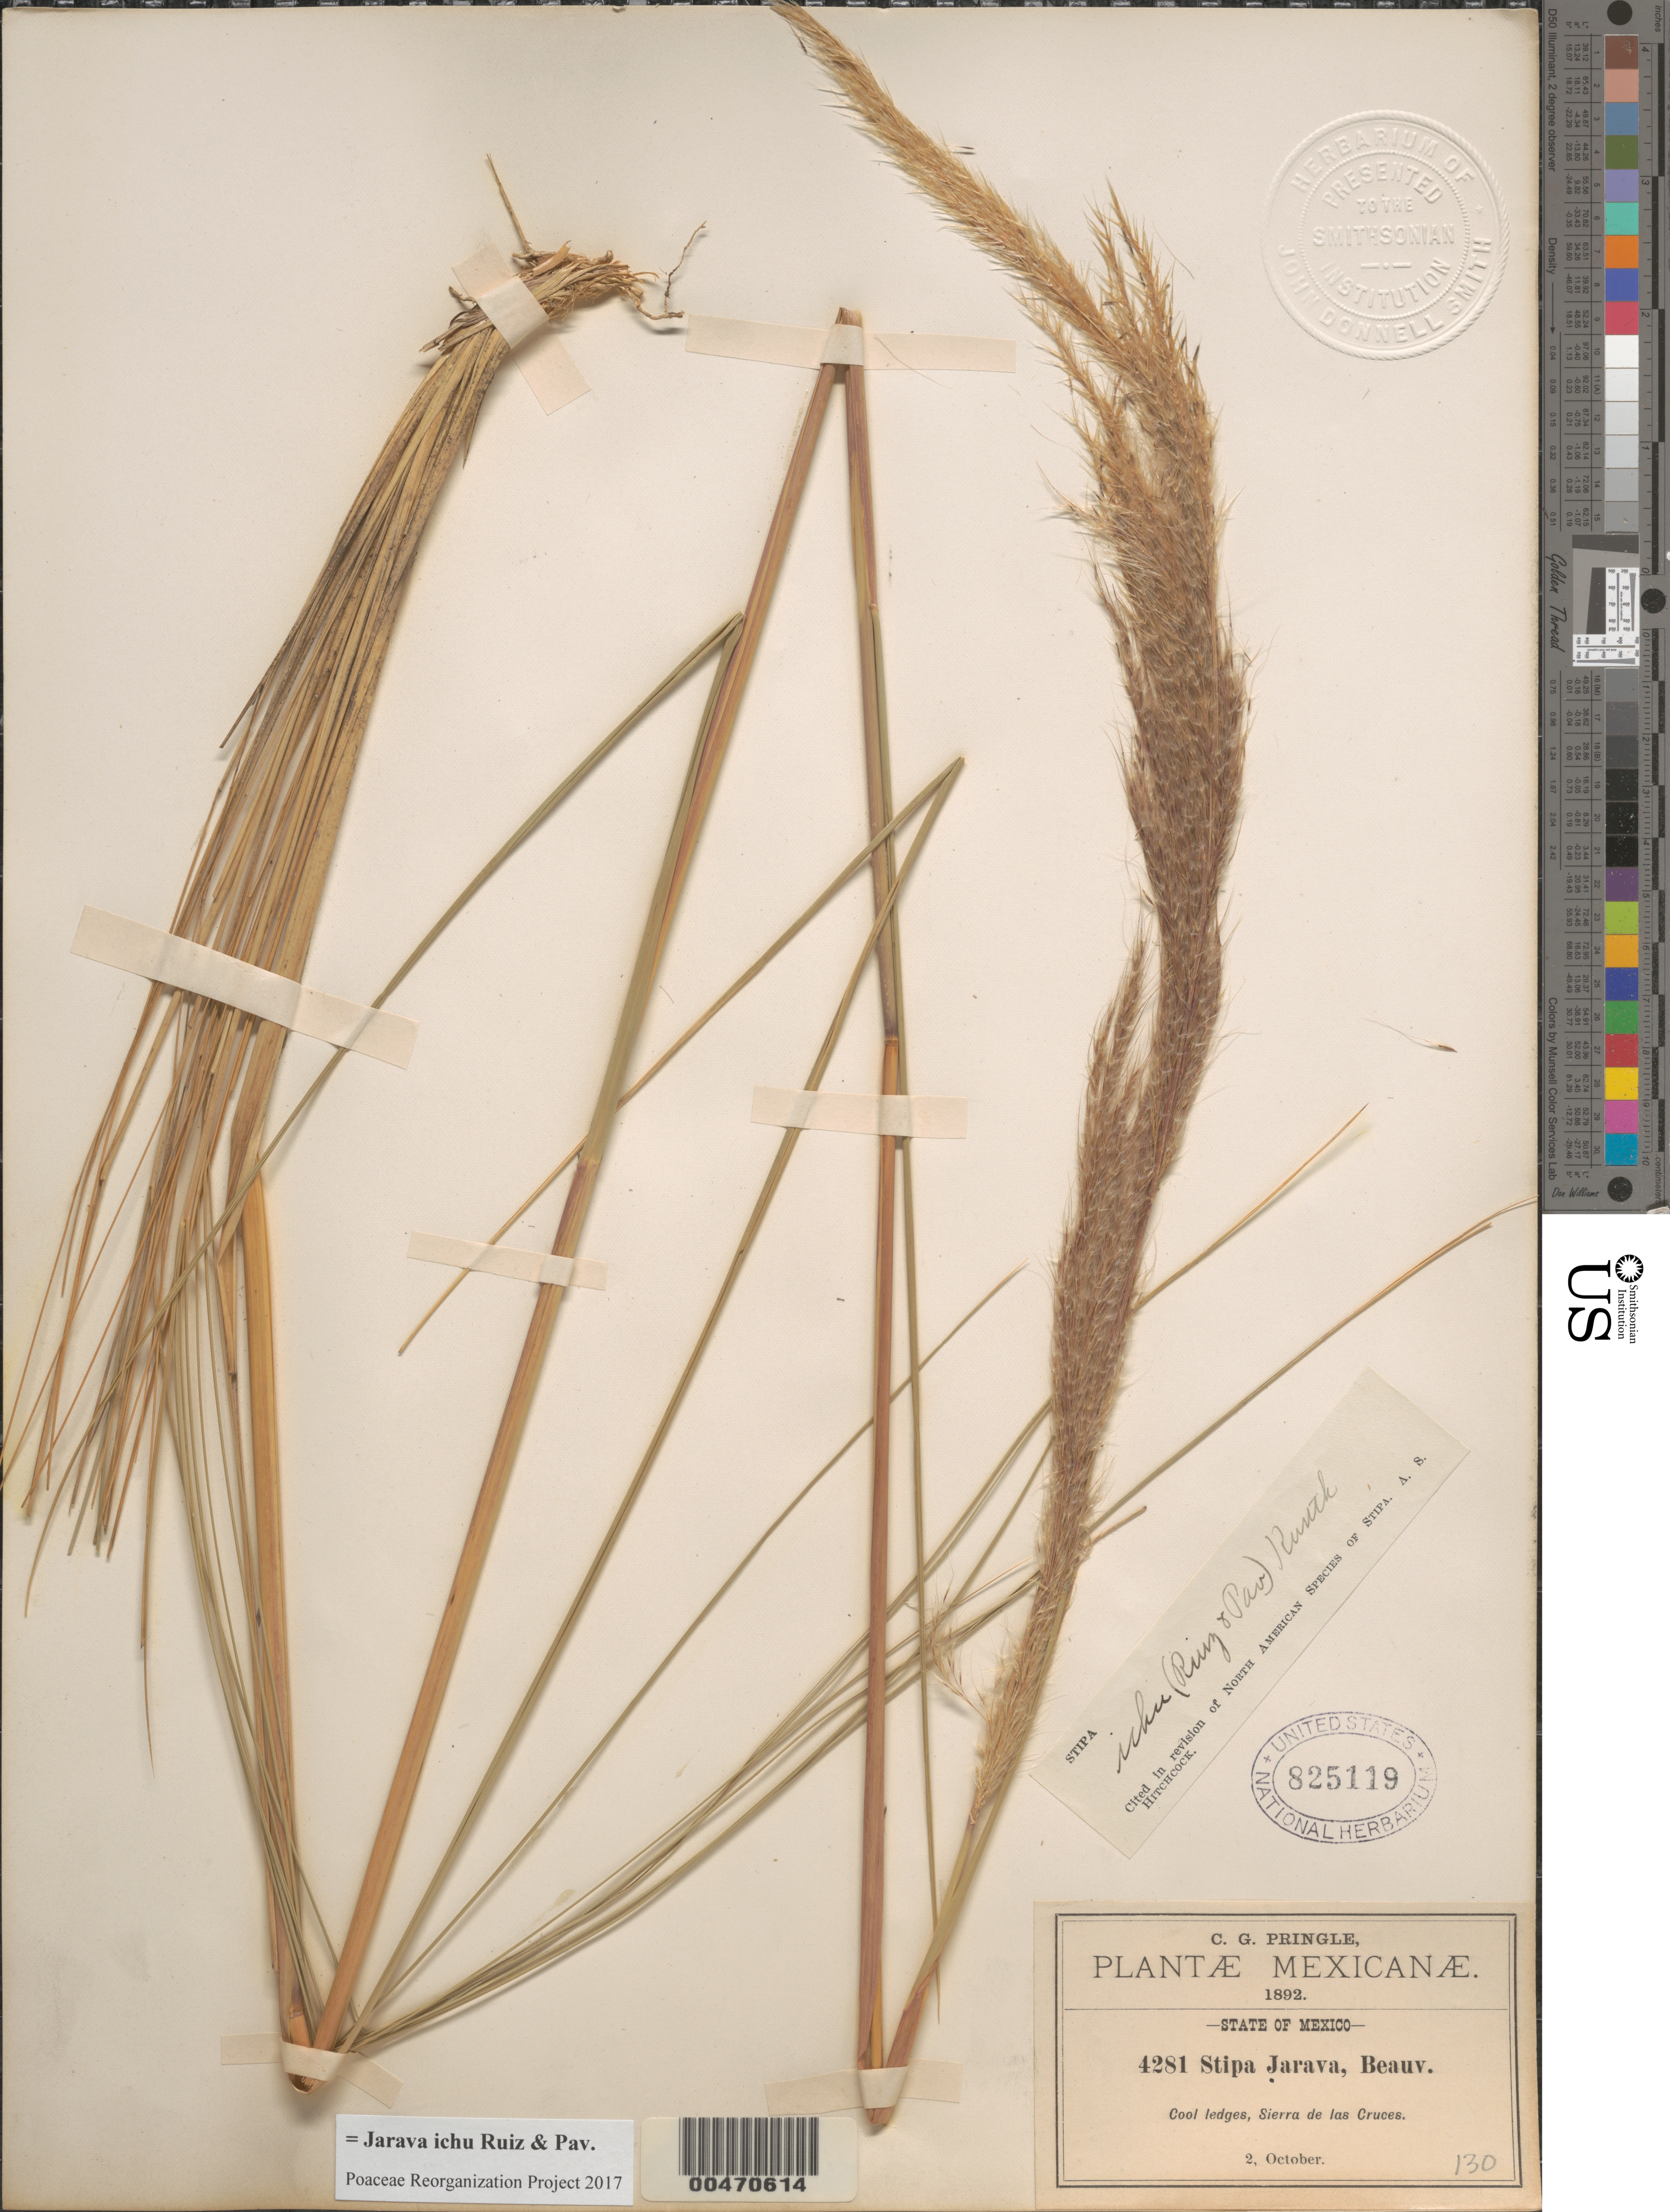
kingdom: Plantae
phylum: Tracheophyta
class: Liliopsida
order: Poales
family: Poaceae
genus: Jarava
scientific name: Jarava ichu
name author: Ruiz & Pav.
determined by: Poaceae Reorganization Project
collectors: C. G. Pringle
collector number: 4281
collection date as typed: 2 Oct 1892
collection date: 1892-10-02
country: Mexico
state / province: México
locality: Sierra de las Cruces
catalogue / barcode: US 825119